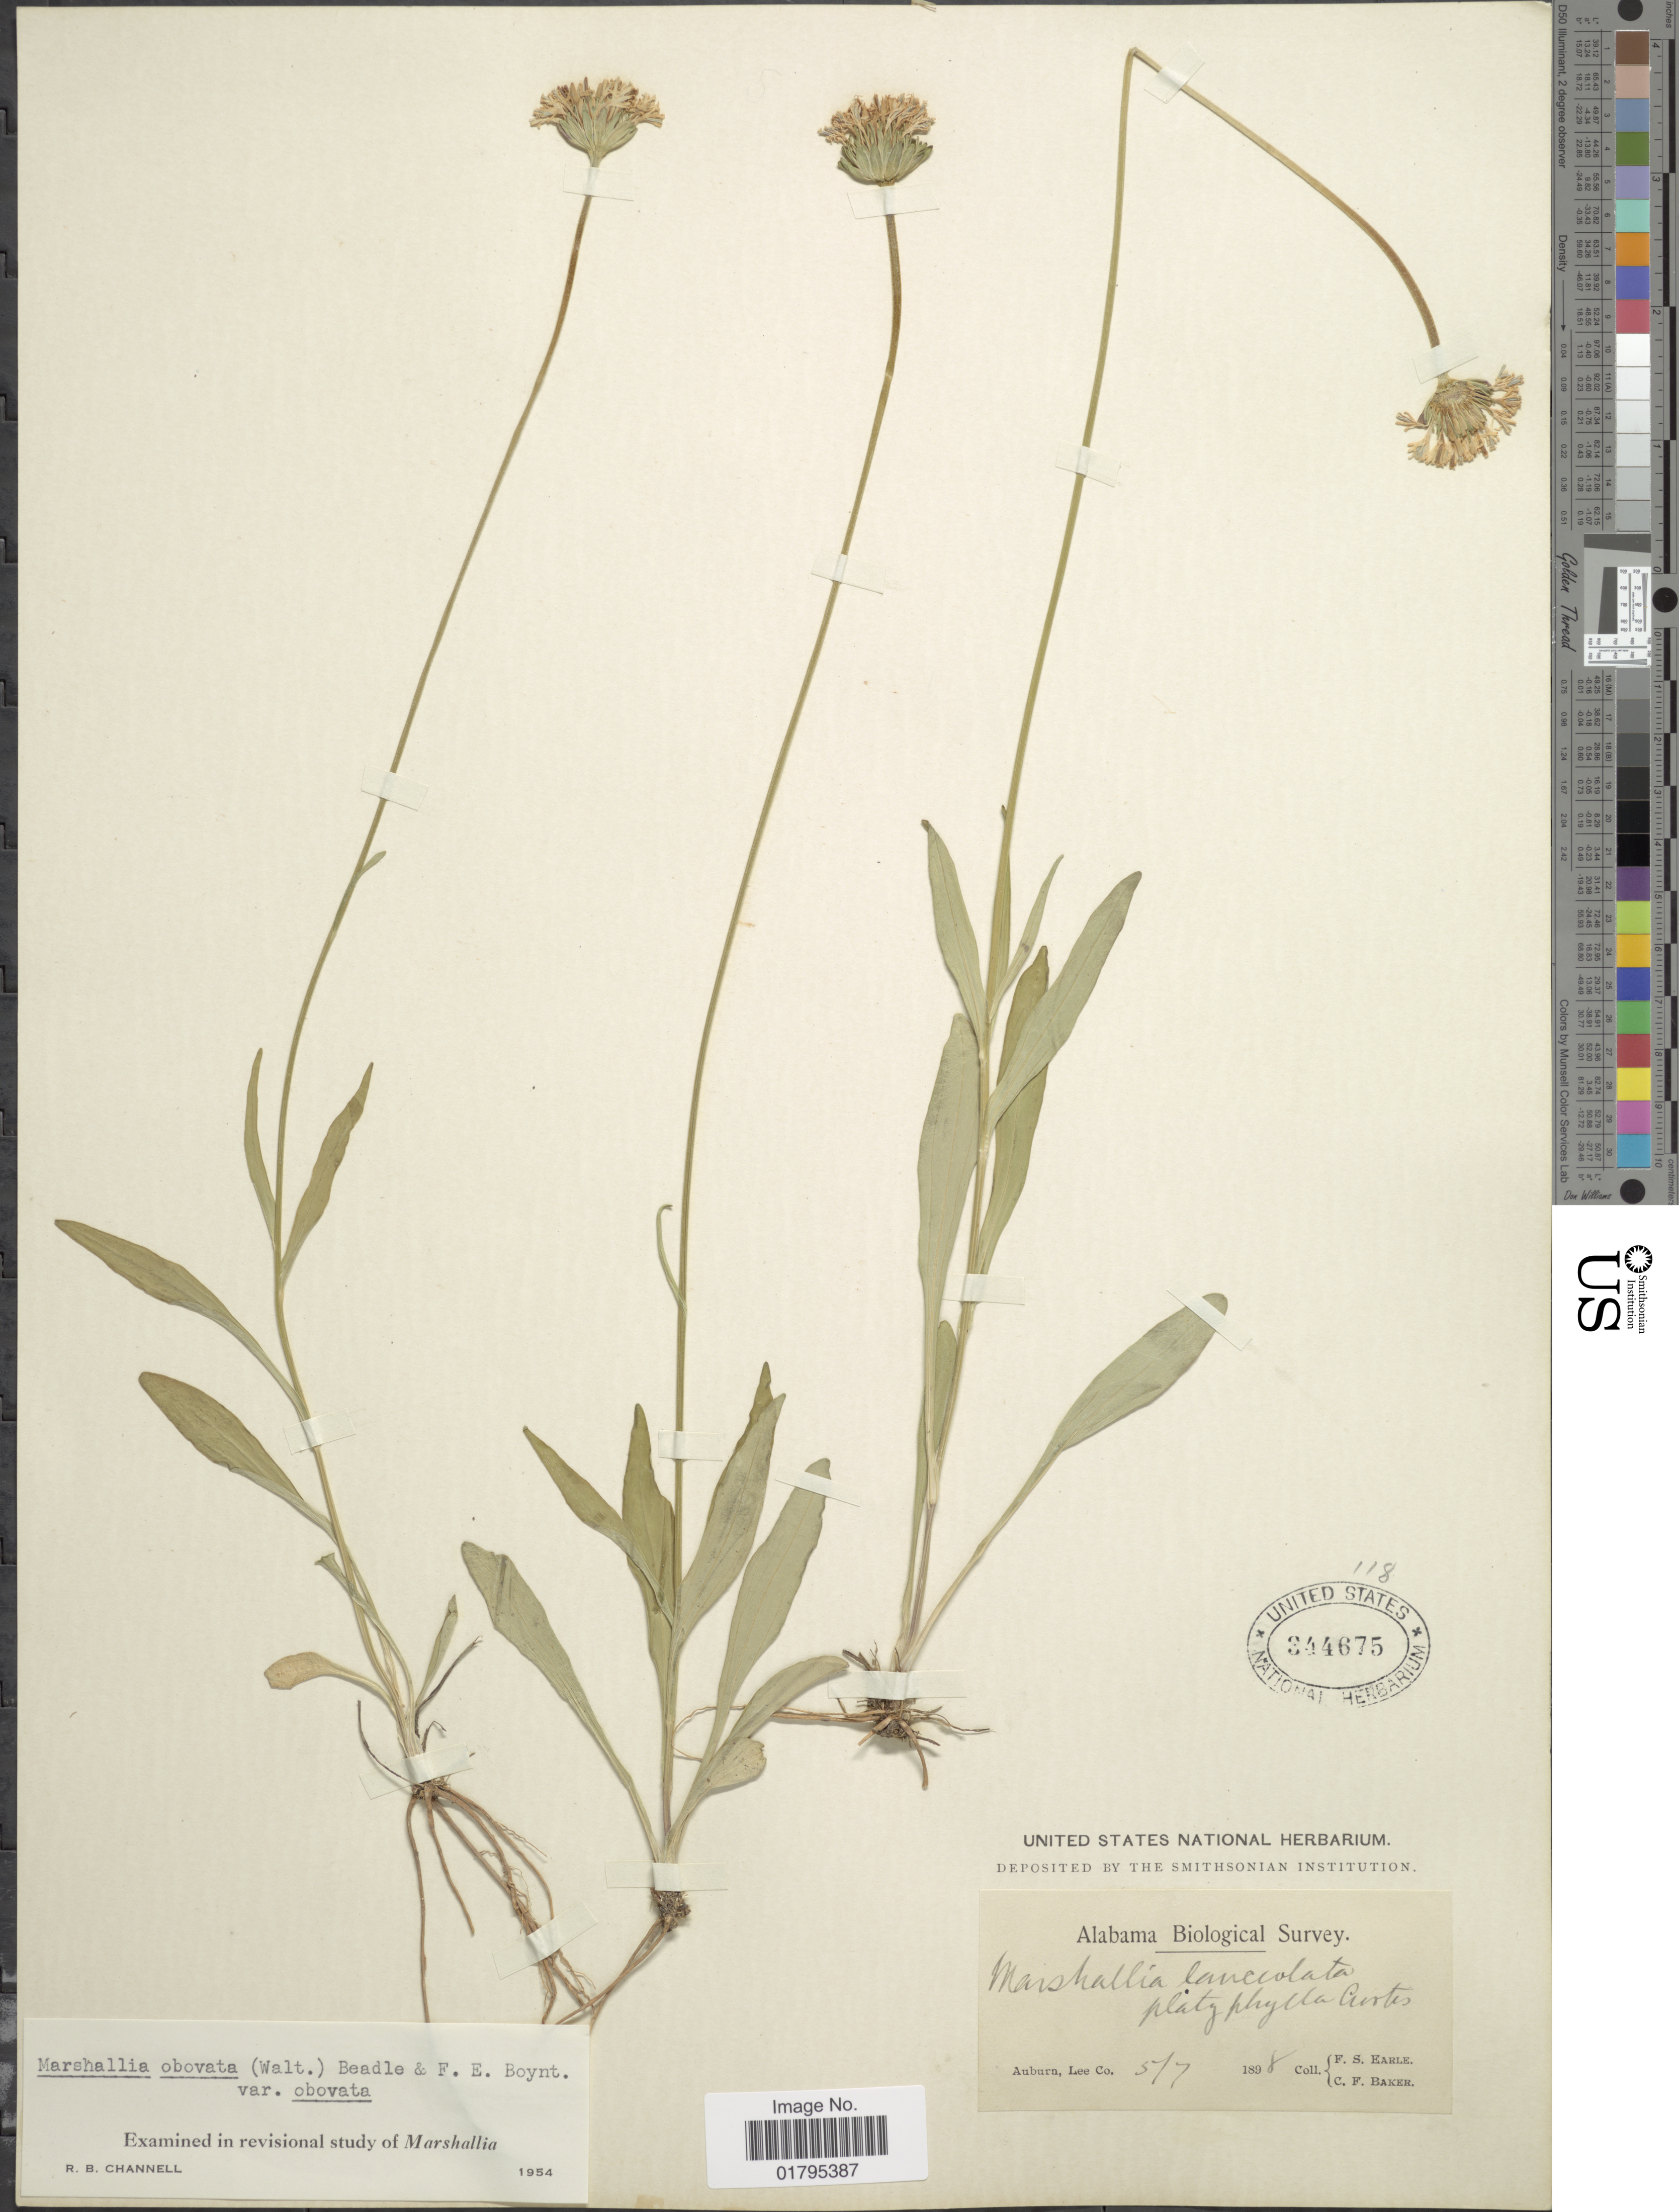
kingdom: Plantae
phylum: Tracheophyta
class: Magnoliopsida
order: Asterales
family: Asteraceae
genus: Marshallia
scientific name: Marshallia obovata var. obovata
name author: (Walter) Beadle & F.E. Boynton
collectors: F. S. Earle & C. F. Baker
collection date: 1898-05-07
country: United States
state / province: Alabama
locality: Auburn, Lee Co.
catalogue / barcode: US 344675